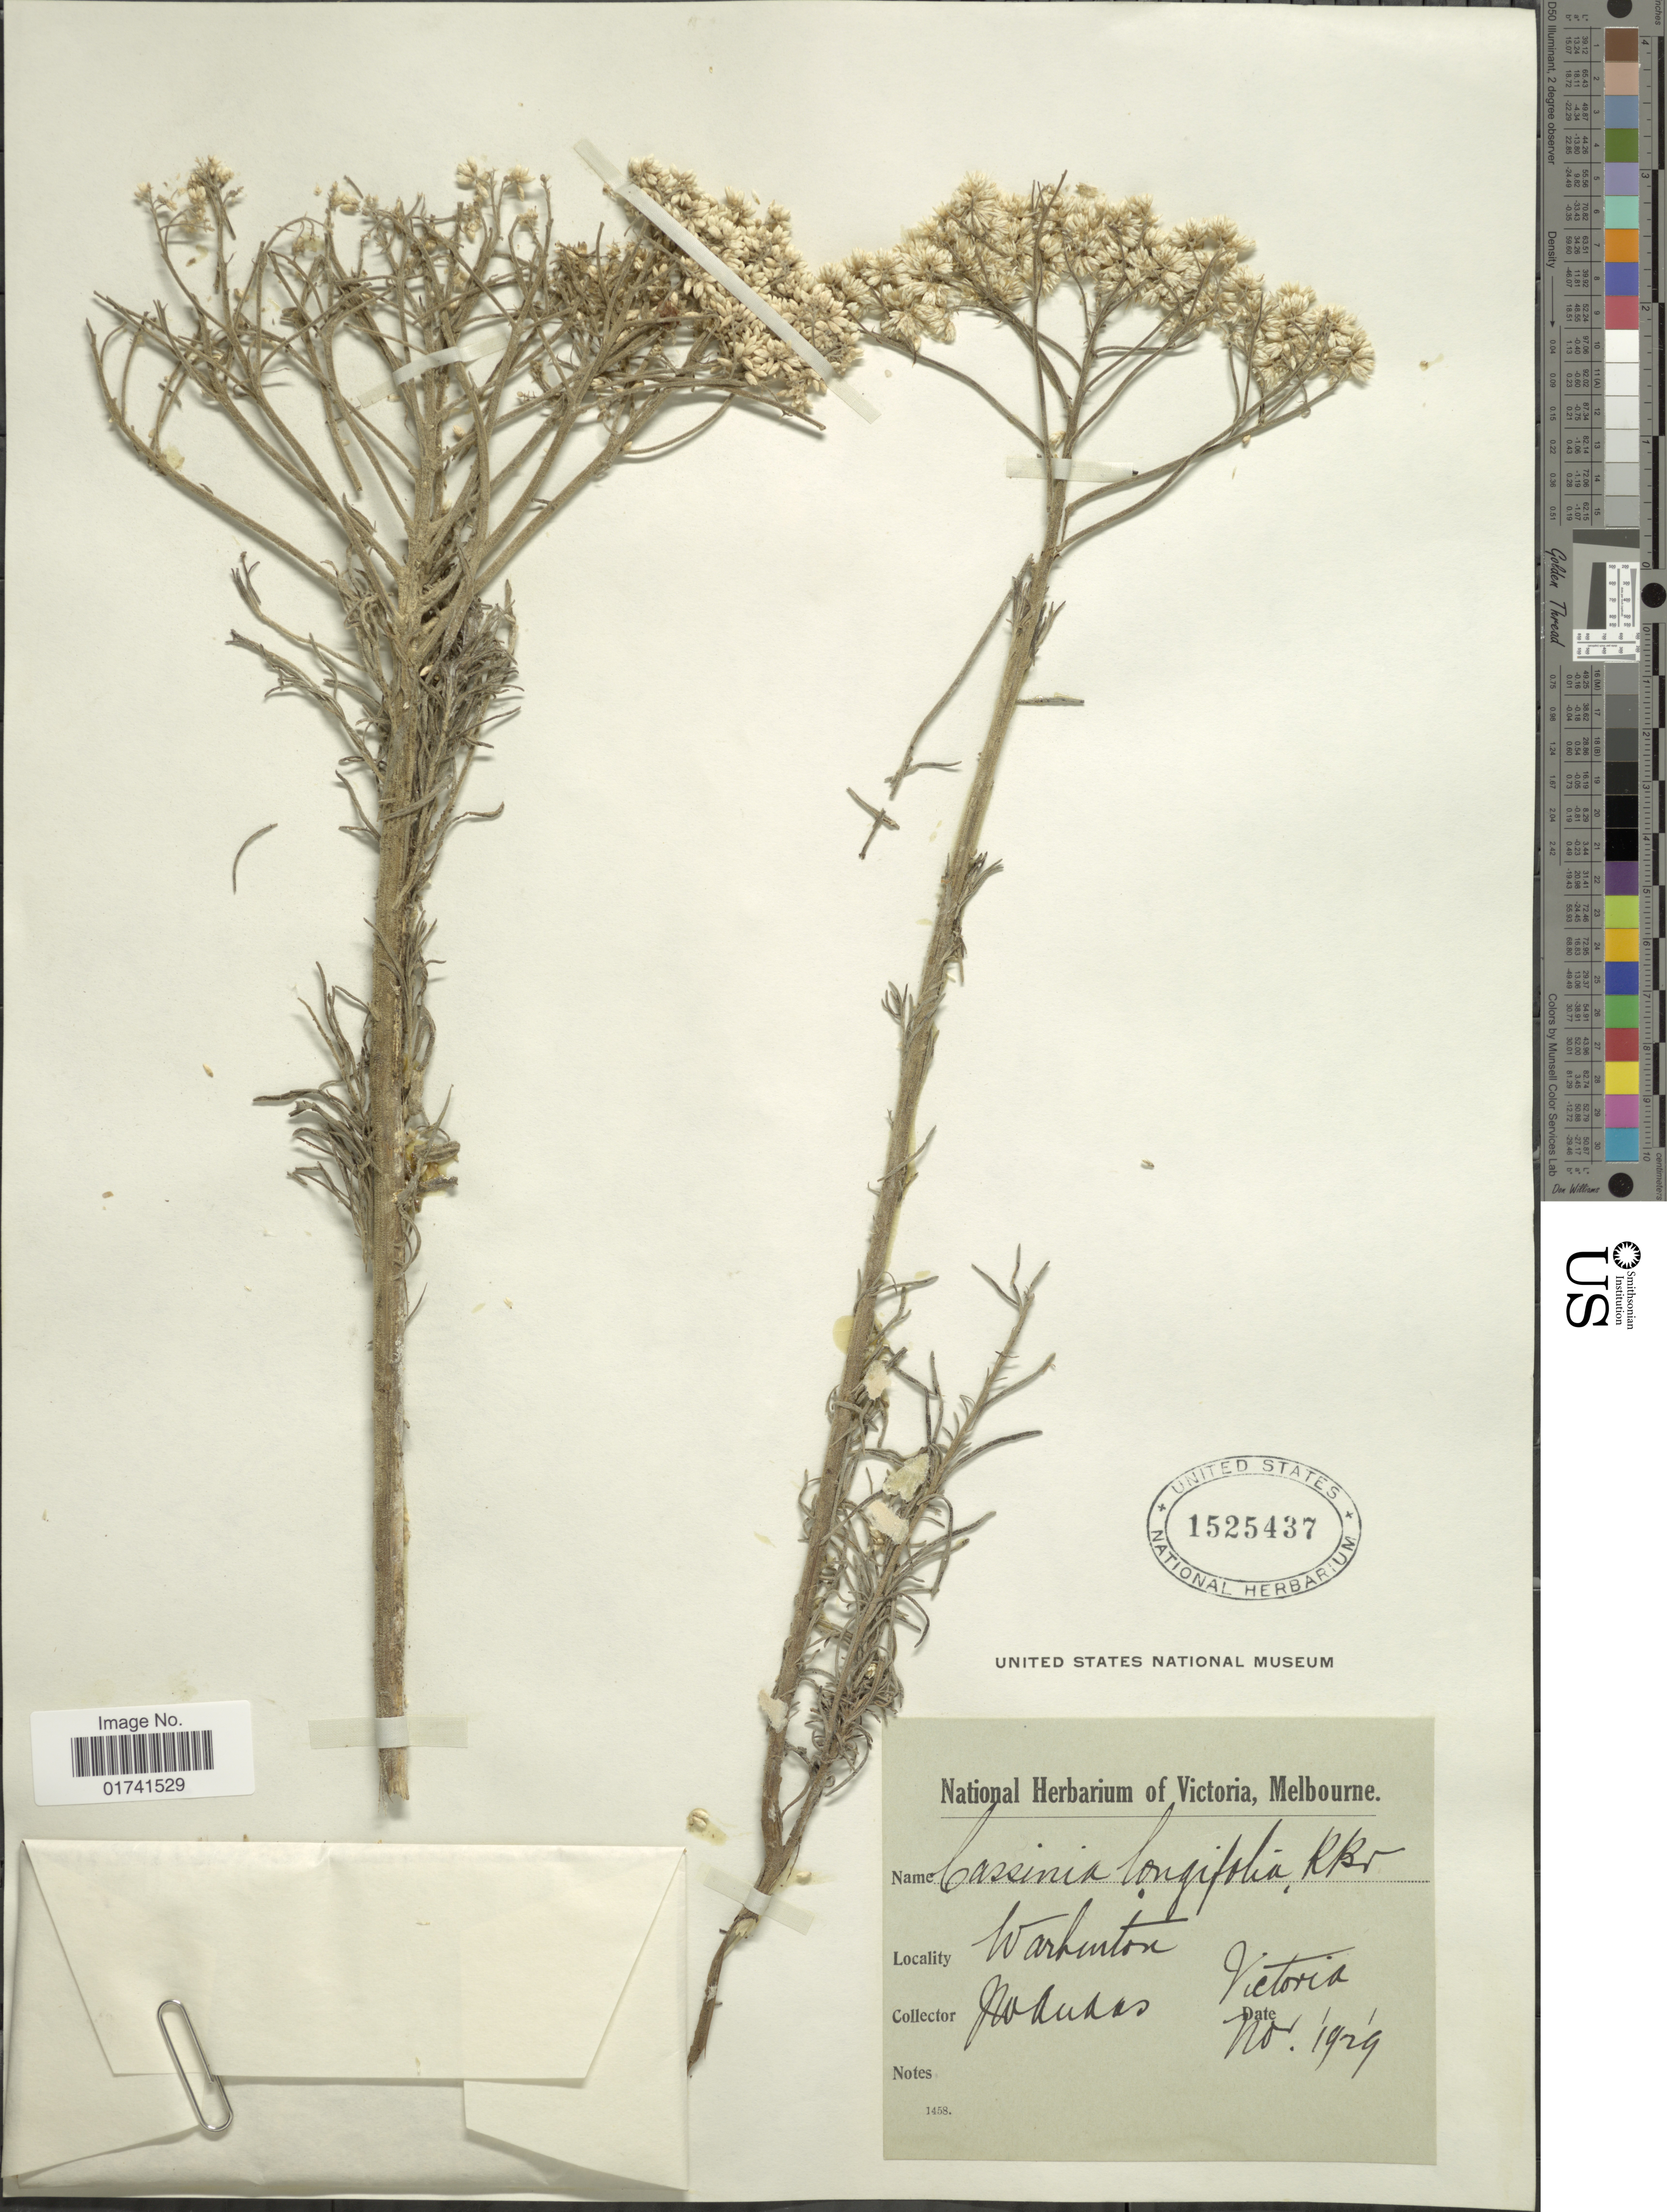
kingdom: Plantae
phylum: Tracheophyta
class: Magnoliopsida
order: Asterales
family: Asteraceae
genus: Cassinia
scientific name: Cassinia longifolia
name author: R. Br.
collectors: J. Audas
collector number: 1929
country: Australia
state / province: Victoria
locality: Warburton, Victoria.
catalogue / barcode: US 1525437